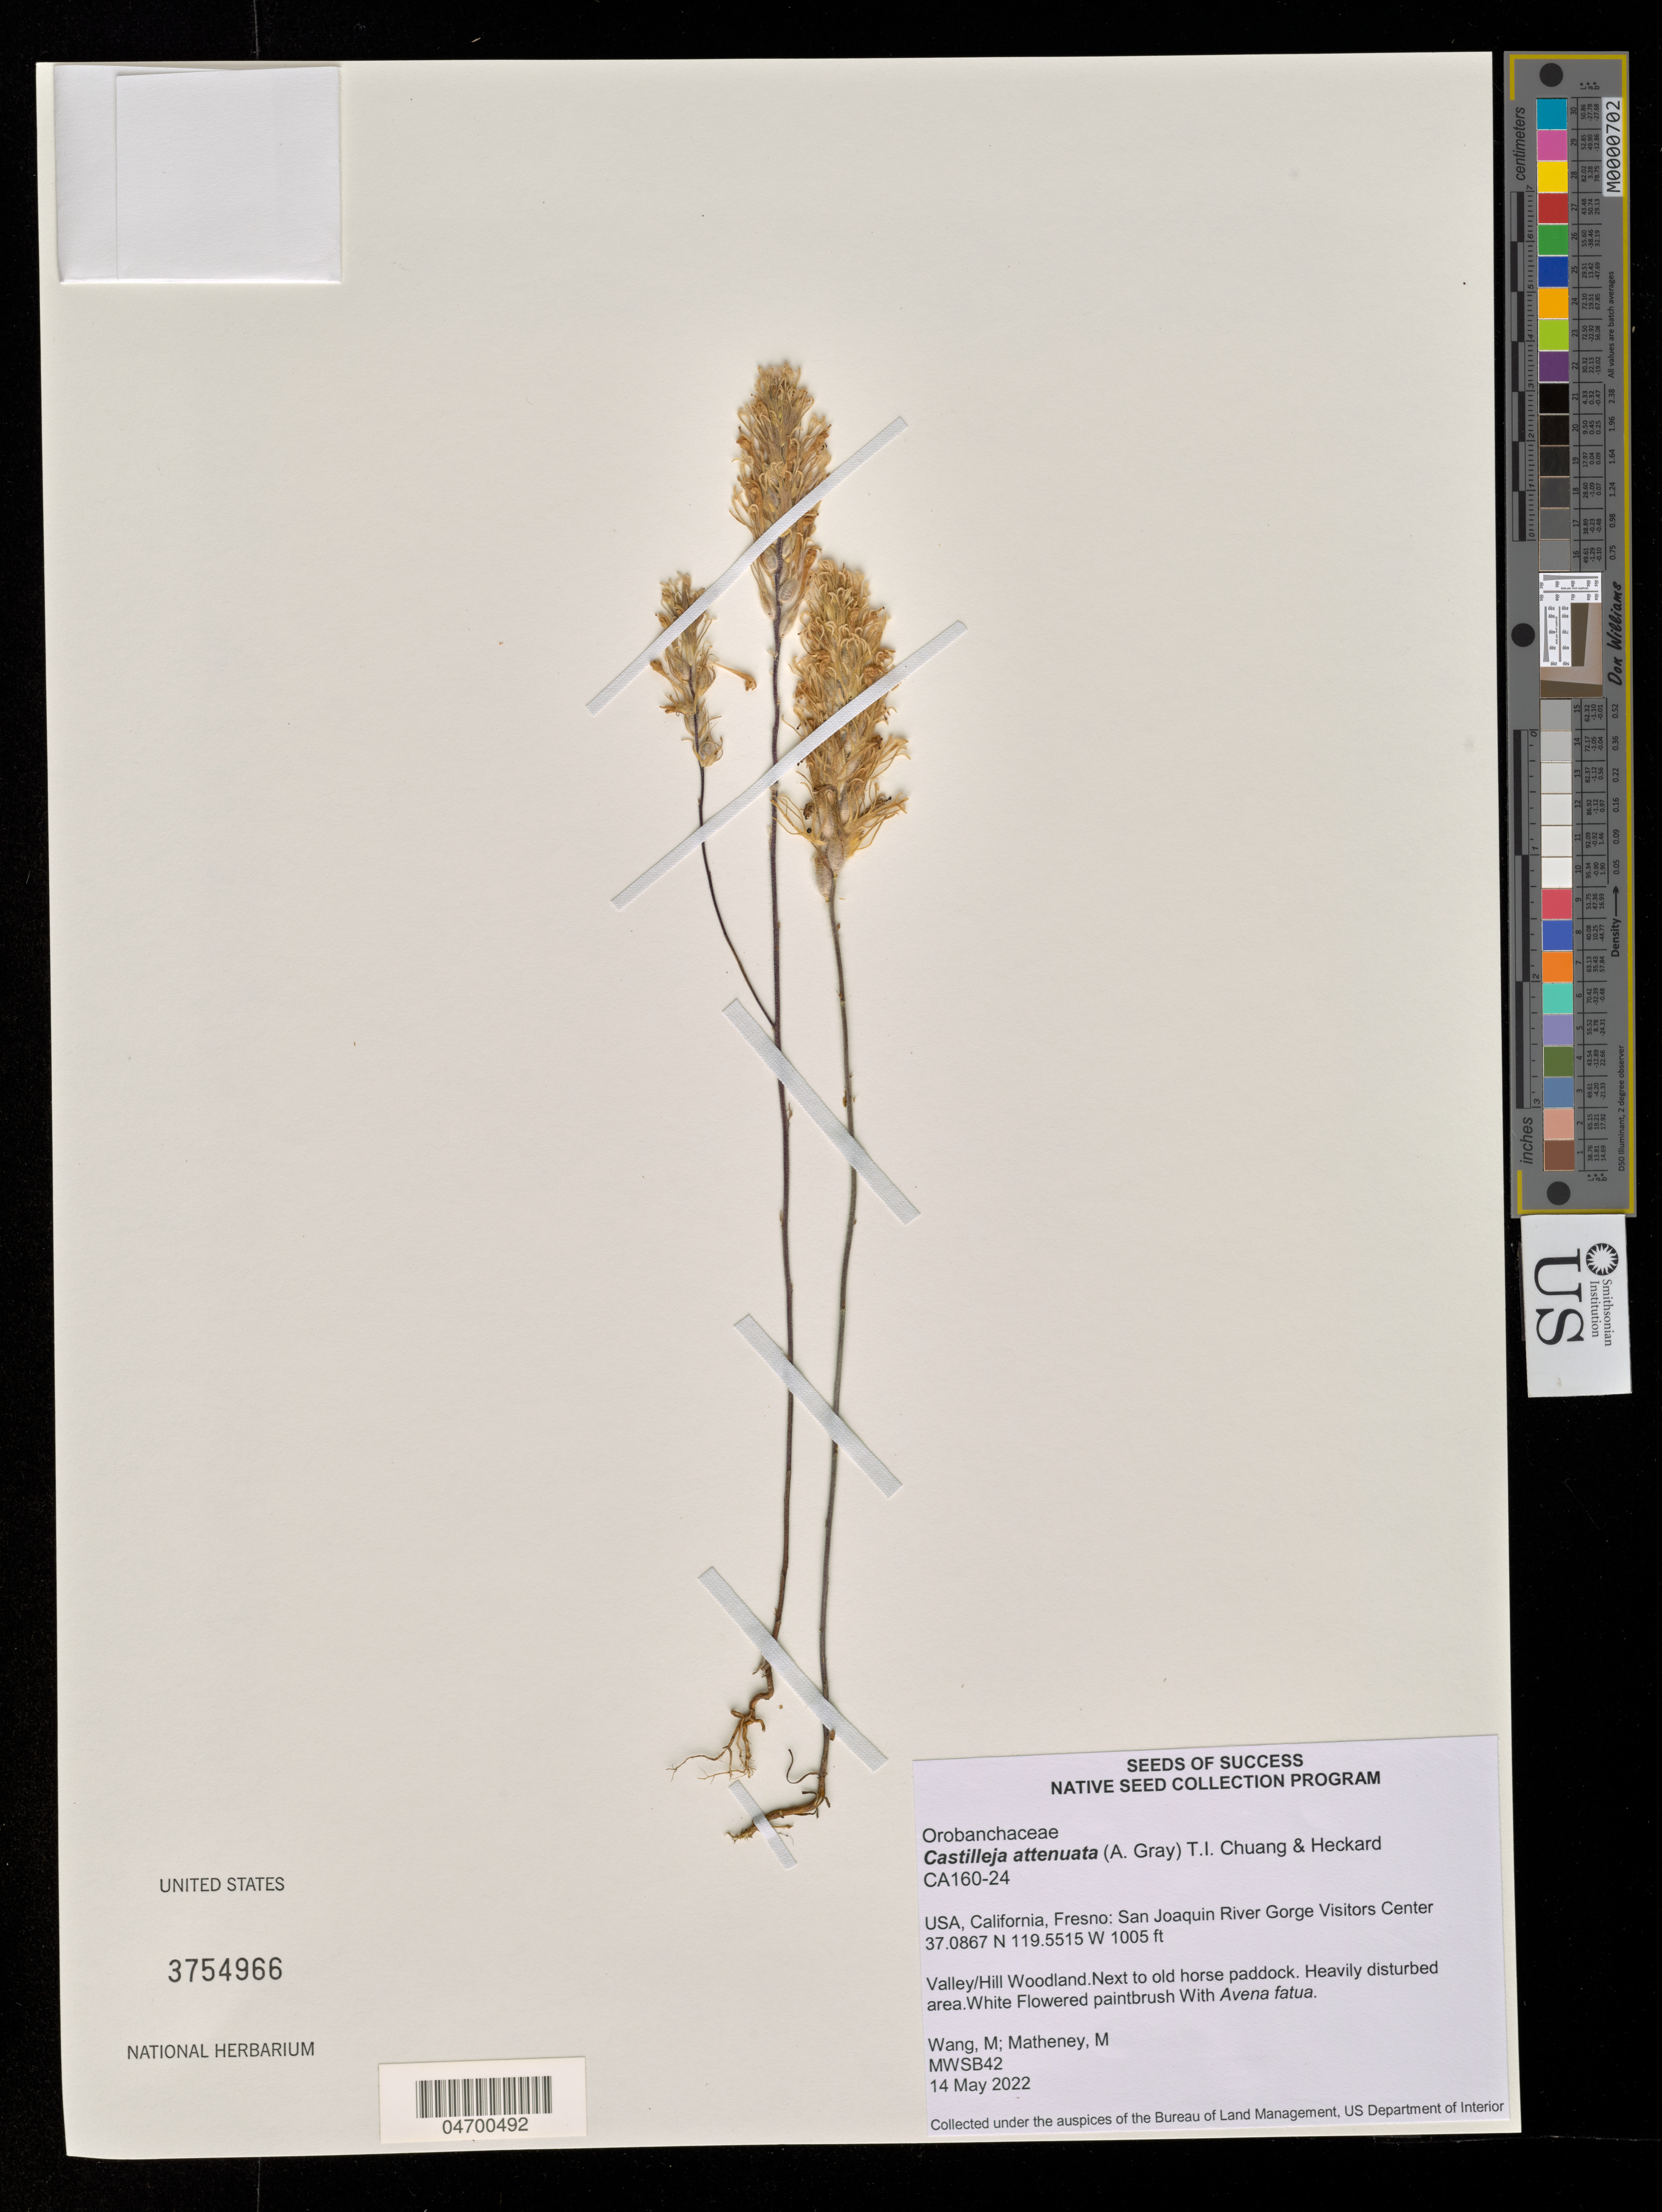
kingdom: Plantae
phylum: Tracheophyta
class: Magnoliopsida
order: Lamiales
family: Orobanchaceae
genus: Castilleja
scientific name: Castilleja attenuata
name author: (A. Gray) T.I. Chuang & Heckard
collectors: M. Wang & H. Collins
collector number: MWSB42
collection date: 2022-05-14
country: United States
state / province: California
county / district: Fresno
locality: Fresno: San Joaquin River Gorge Visitors Center. Valley/Hill Woodland. Next to old horse paddock.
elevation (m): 306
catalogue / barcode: US 3754966